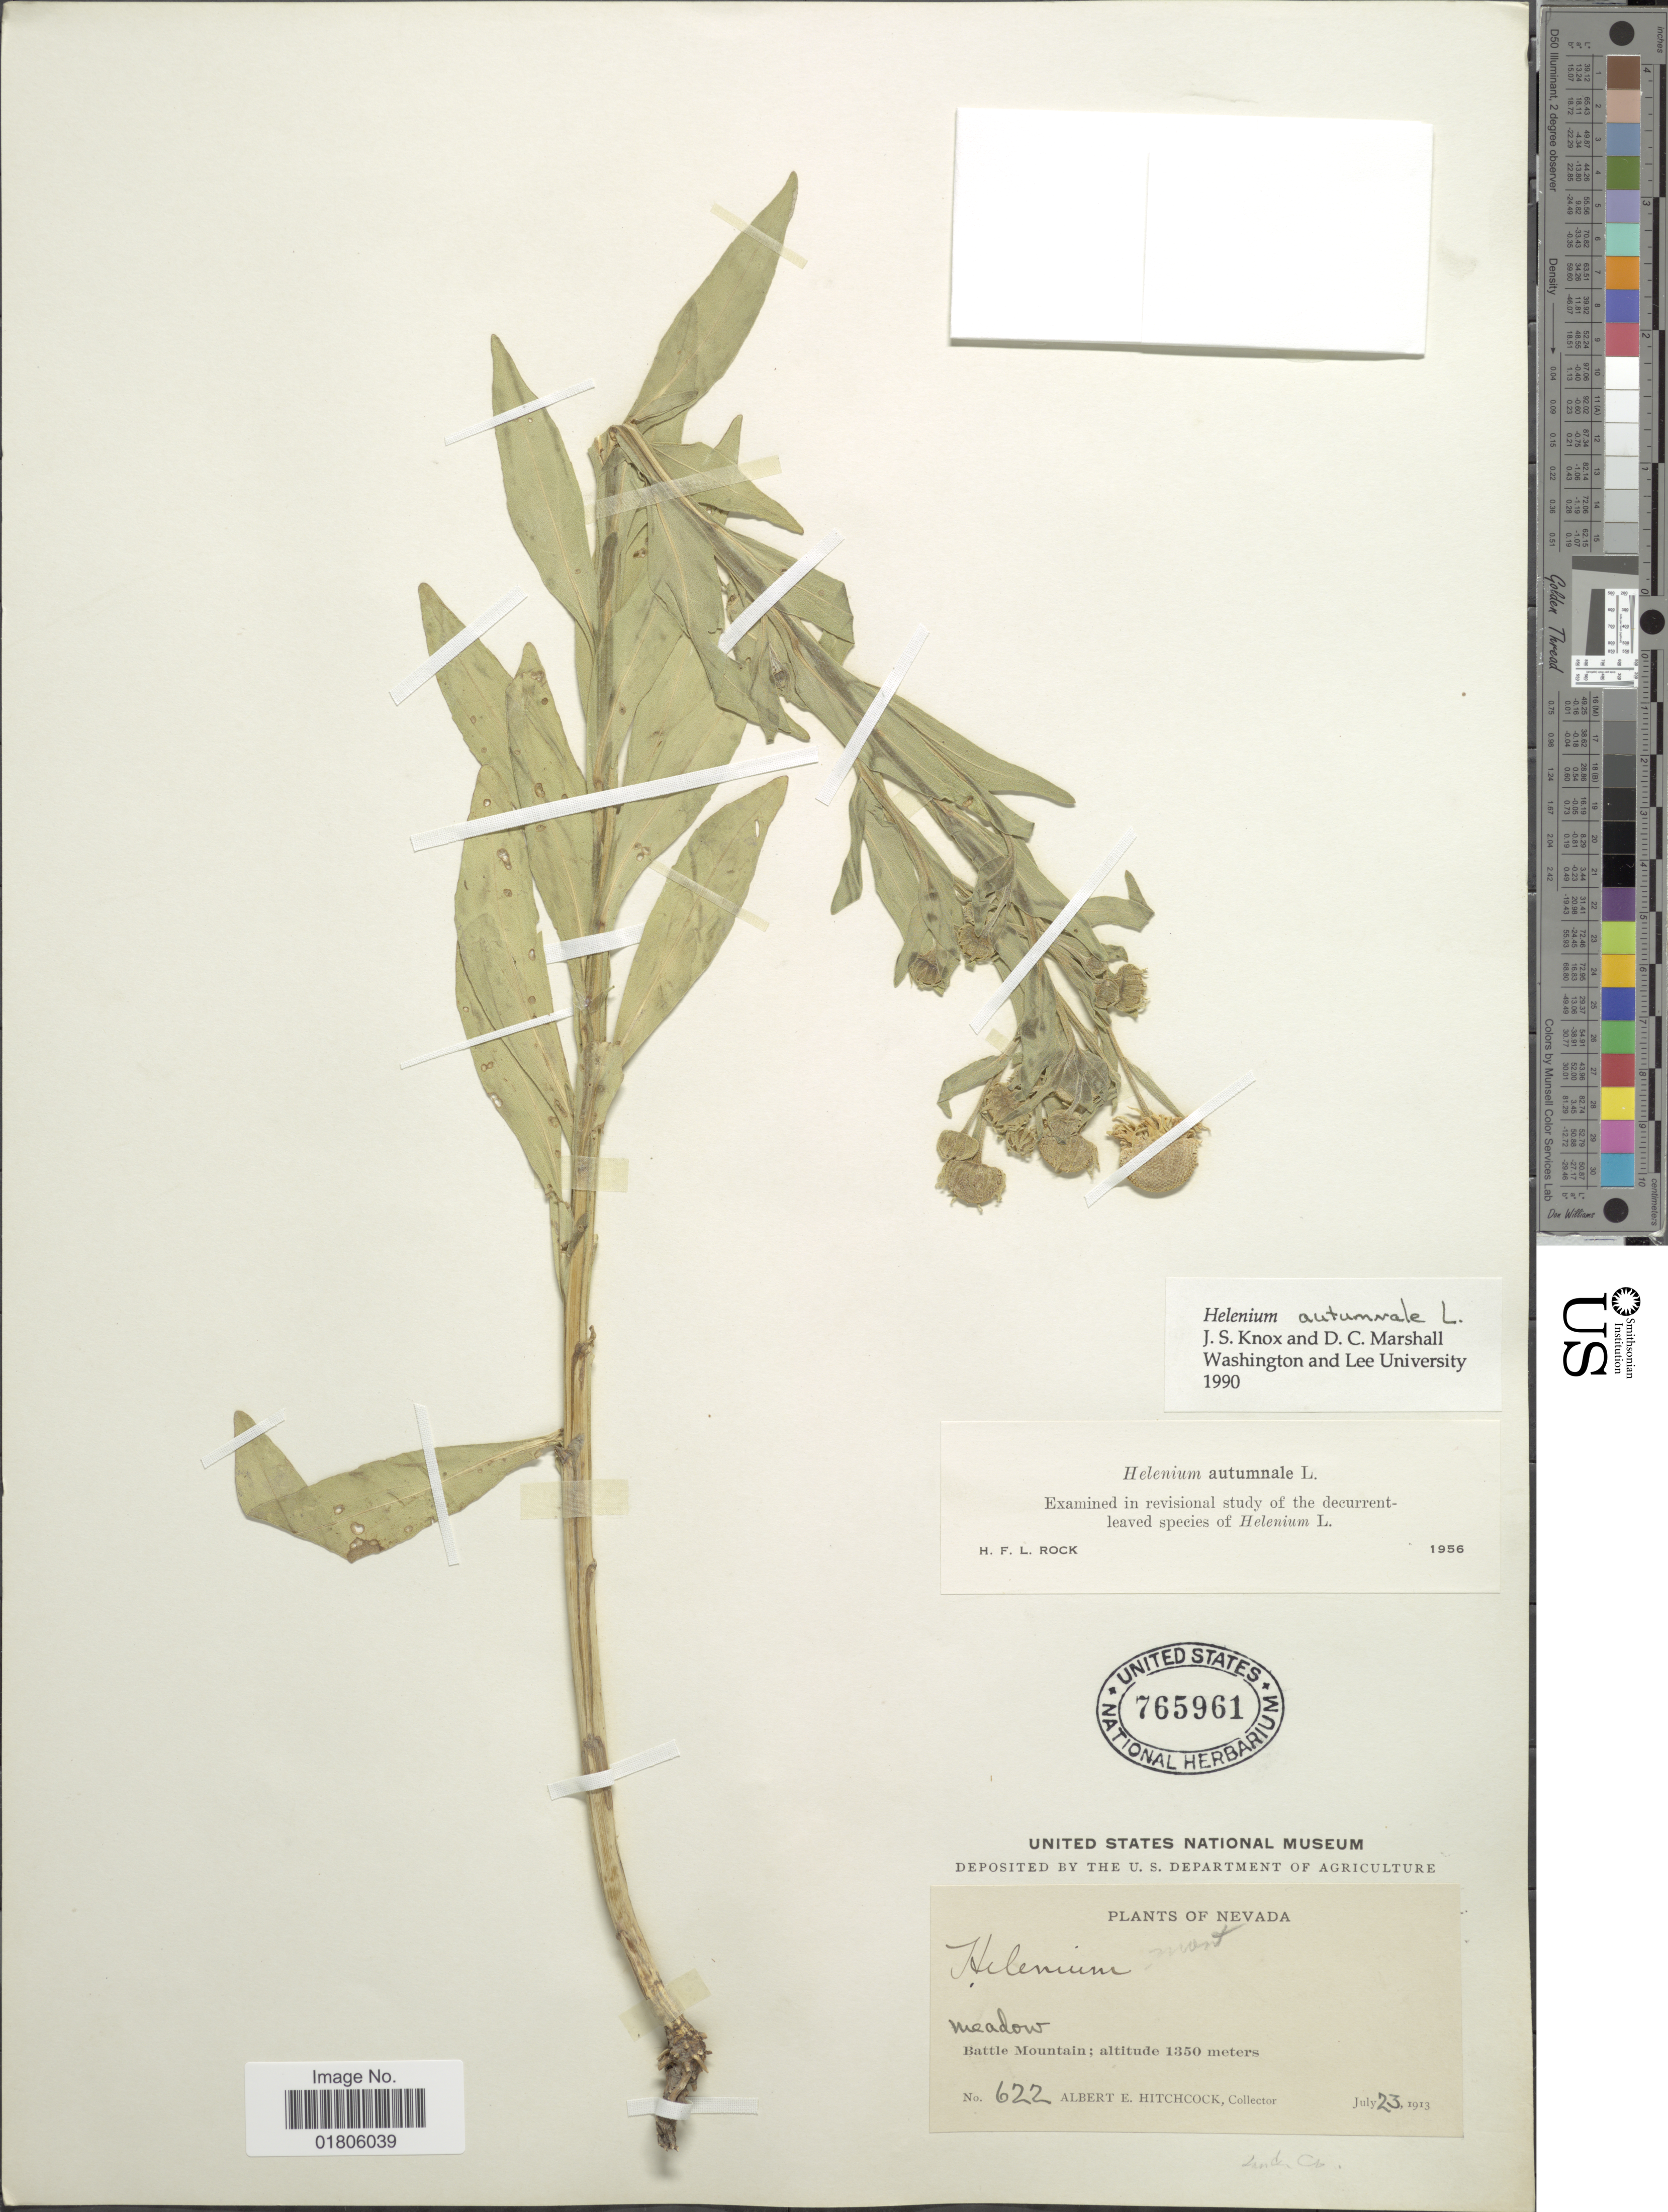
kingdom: Plantae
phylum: Tracheophyta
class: Magnoliopsida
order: Asterales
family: Asteraceae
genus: Helenium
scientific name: Helenium autumnale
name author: L.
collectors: A. Hitchcock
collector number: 622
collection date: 1913-07-23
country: United States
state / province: Nevada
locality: Battle Mountain, Sander Co.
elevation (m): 1350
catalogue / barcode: US 765961